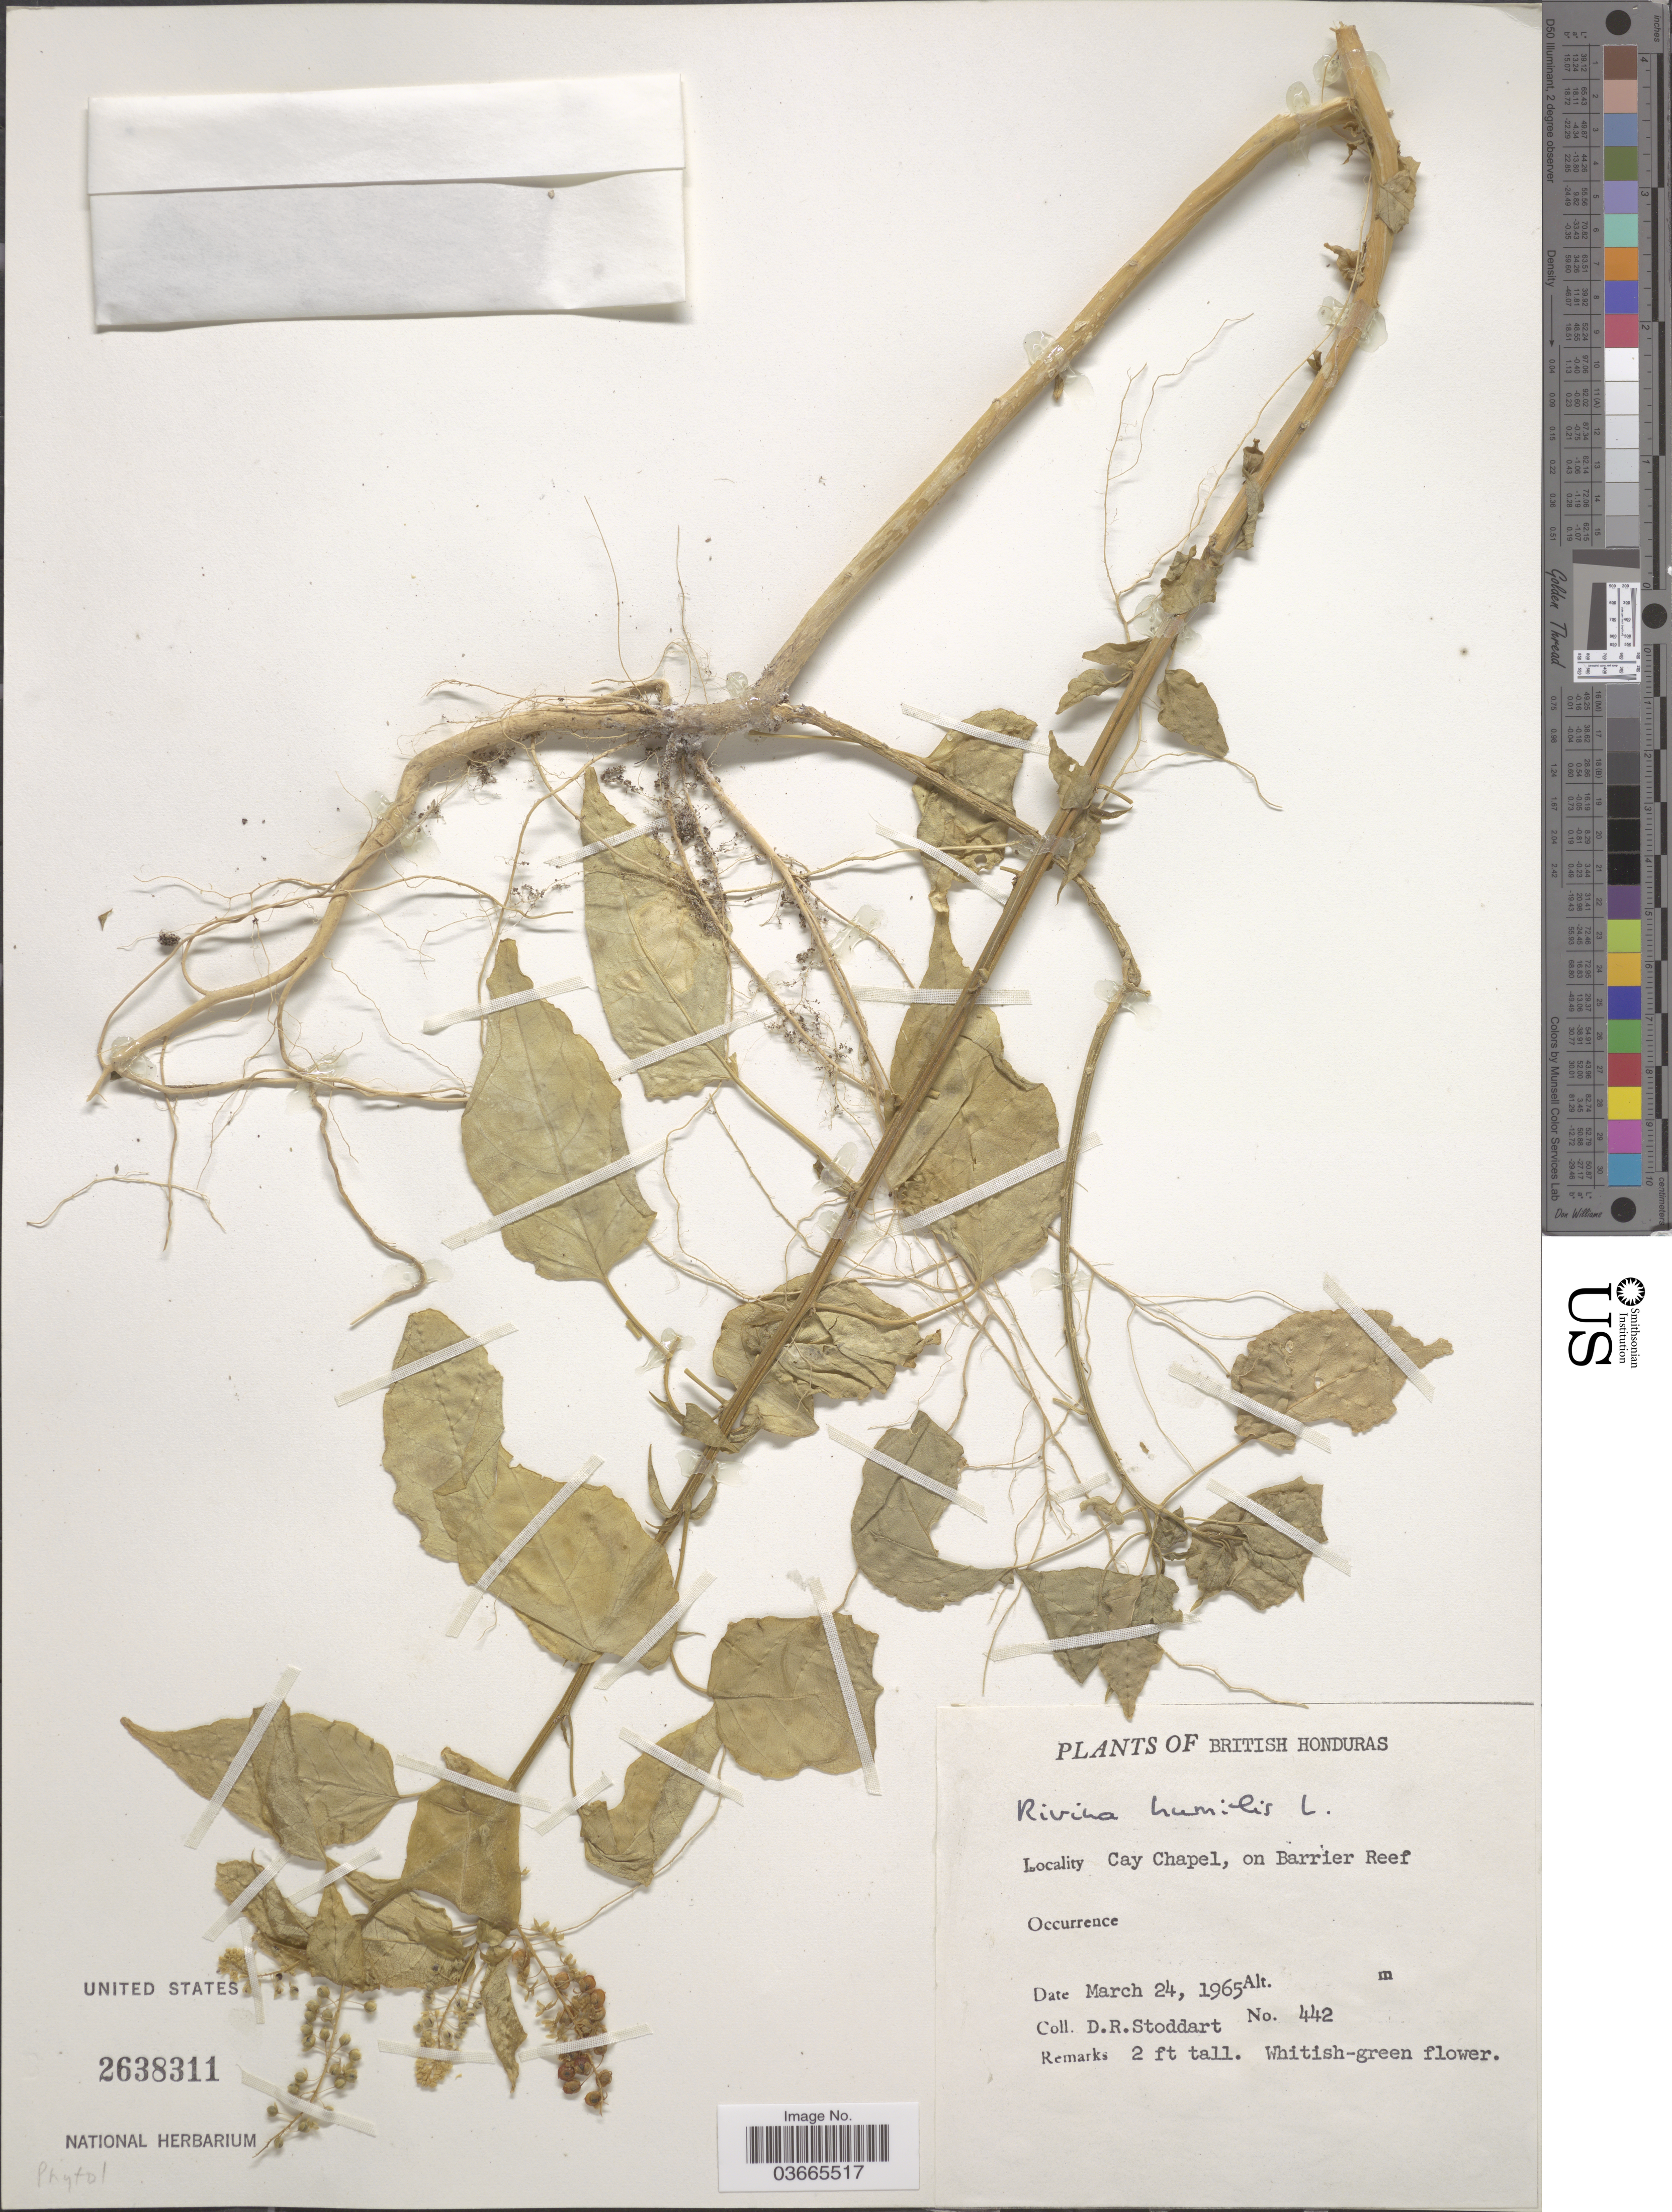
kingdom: Plantae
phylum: Tracheophyta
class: Magnoliopsida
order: Caryophyllales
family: Phytolaccaceae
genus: Rivina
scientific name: Rivina humilis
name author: L.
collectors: D. R. Stoddart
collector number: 442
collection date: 1965-03-24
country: Belize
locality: Cay Chapel, on Barrier Reef.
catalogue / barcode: US 2638311